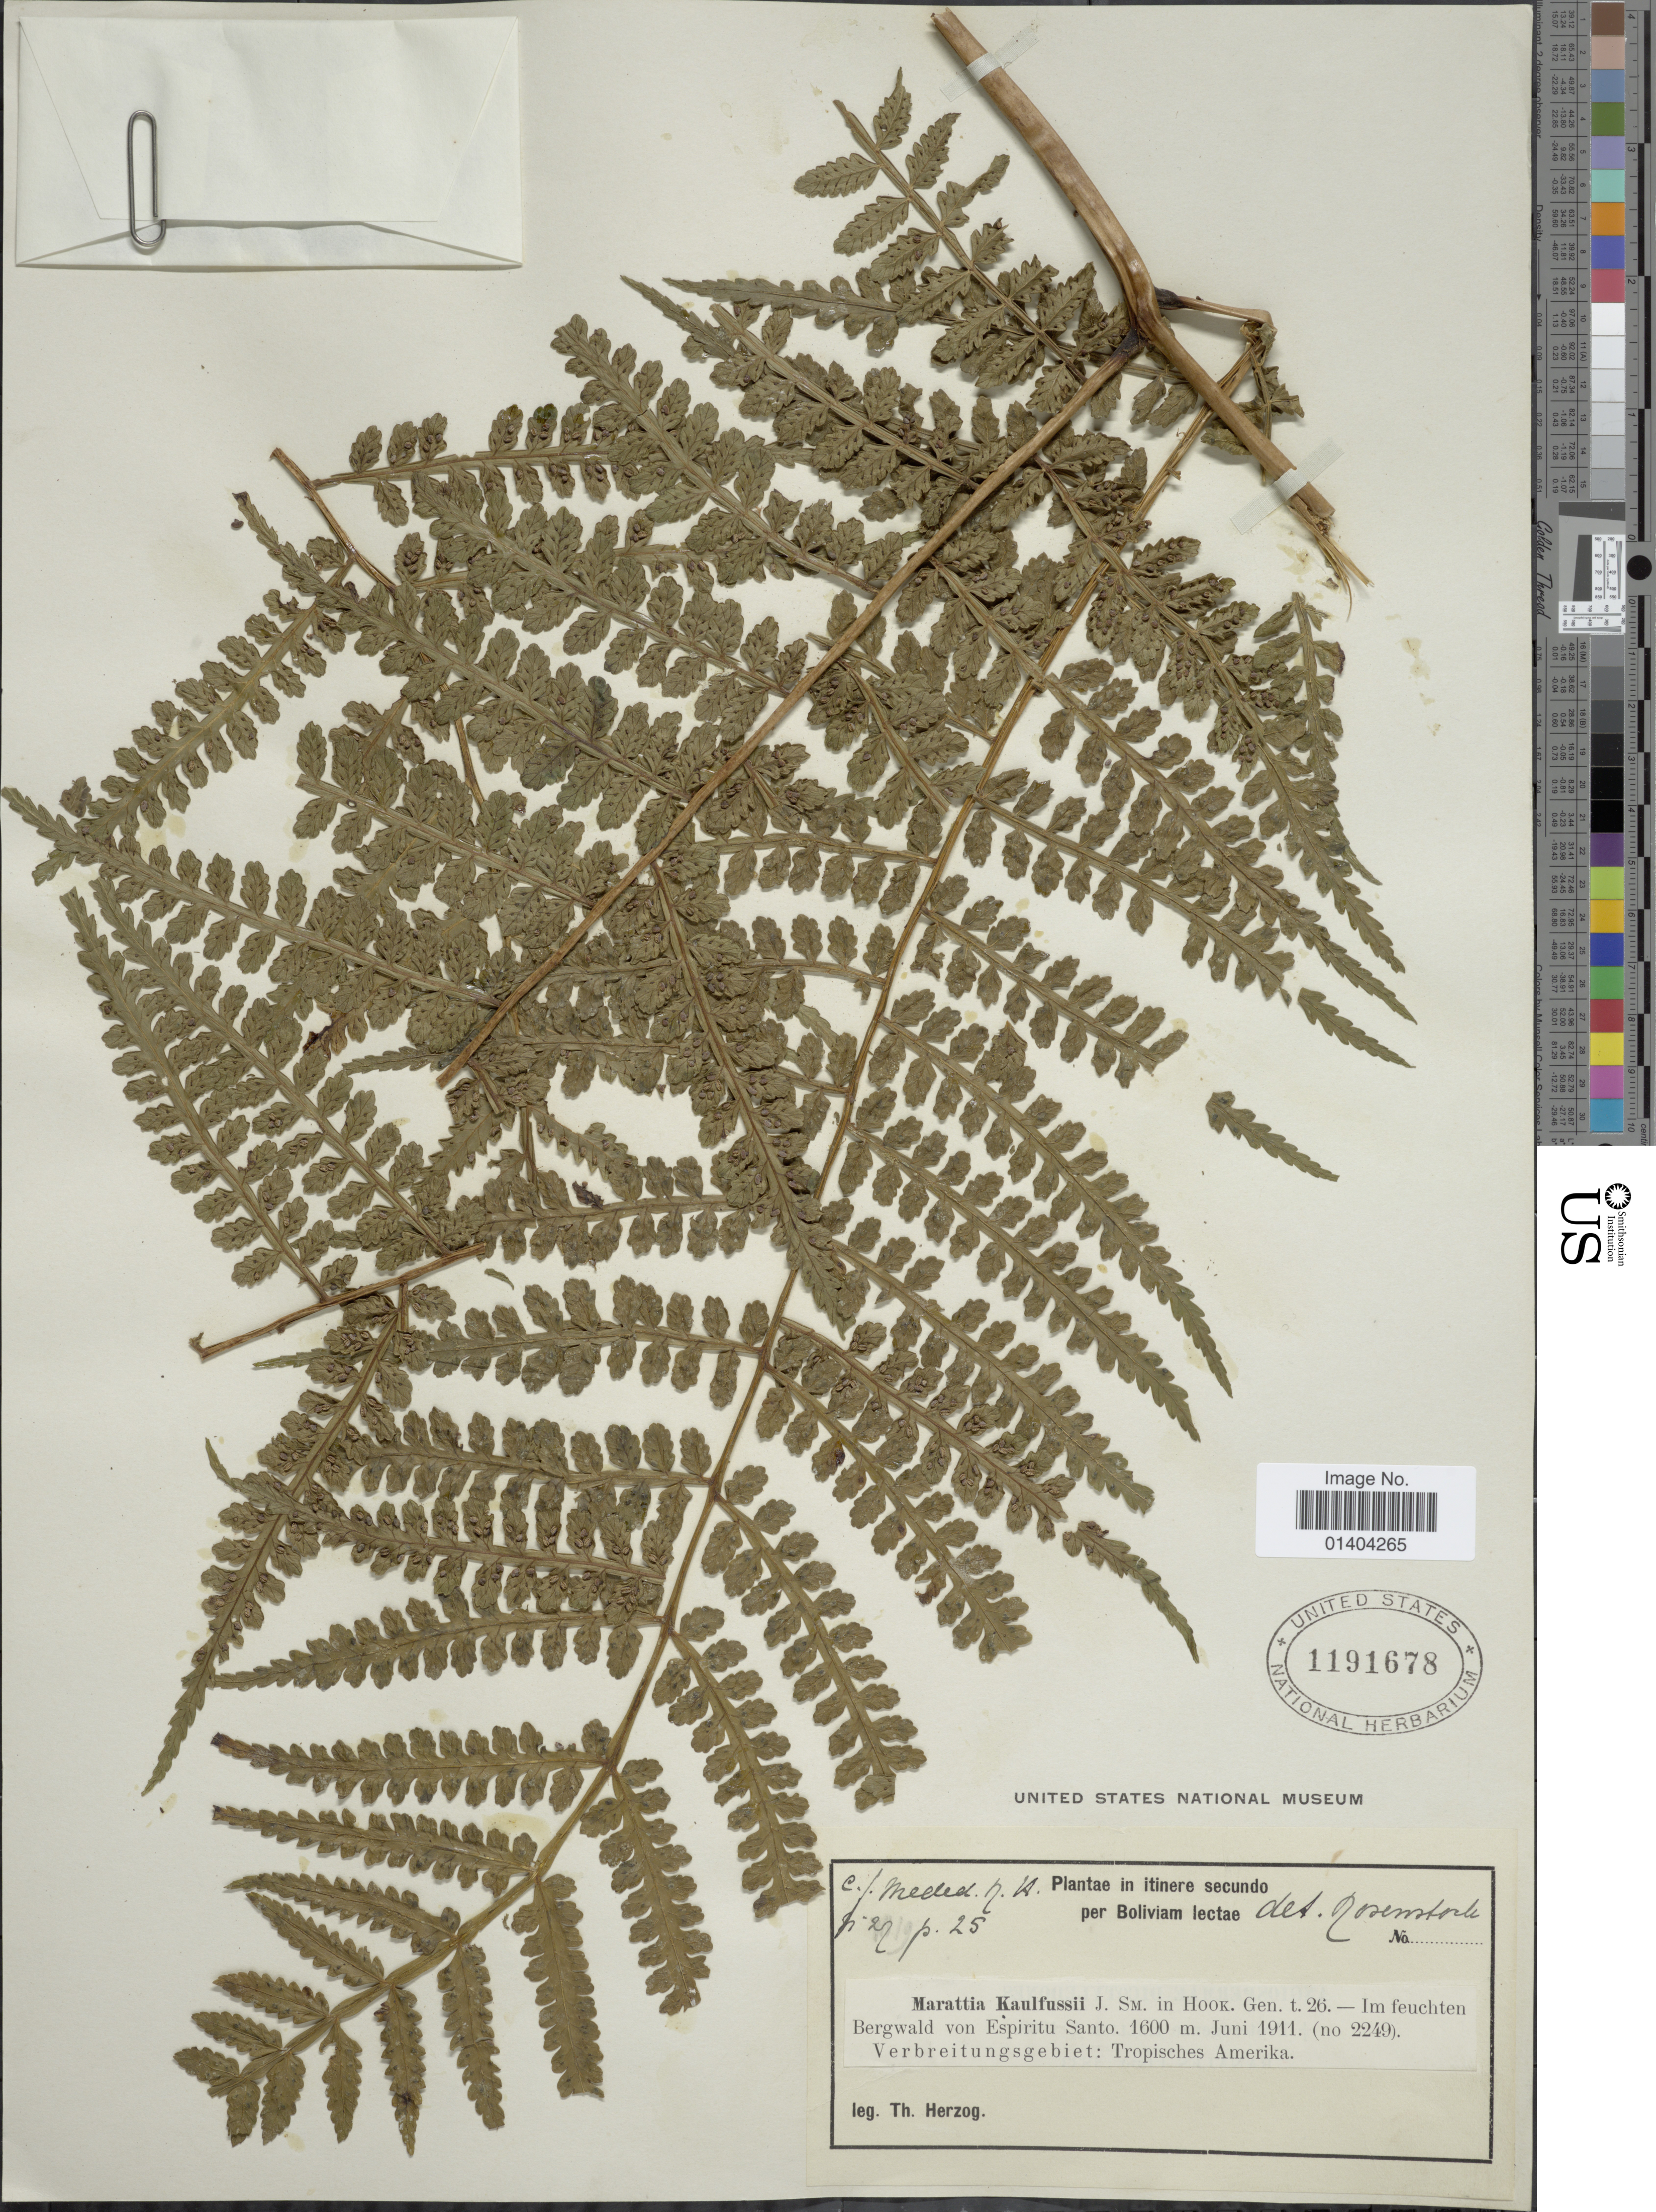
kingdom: Plantae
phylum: Tracheophyta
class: Polypodiopsida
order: Marattiales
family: Marattiaceae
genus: Marattia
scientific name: Marattia laevis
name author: Sm.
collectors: T. Herzog & T. K. J. Herzog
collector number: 2249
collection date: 1911-06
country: Vanuatu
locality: Im feuchten Bergwald von Espiritu Santo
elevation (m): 1600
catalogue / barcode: US 1191678